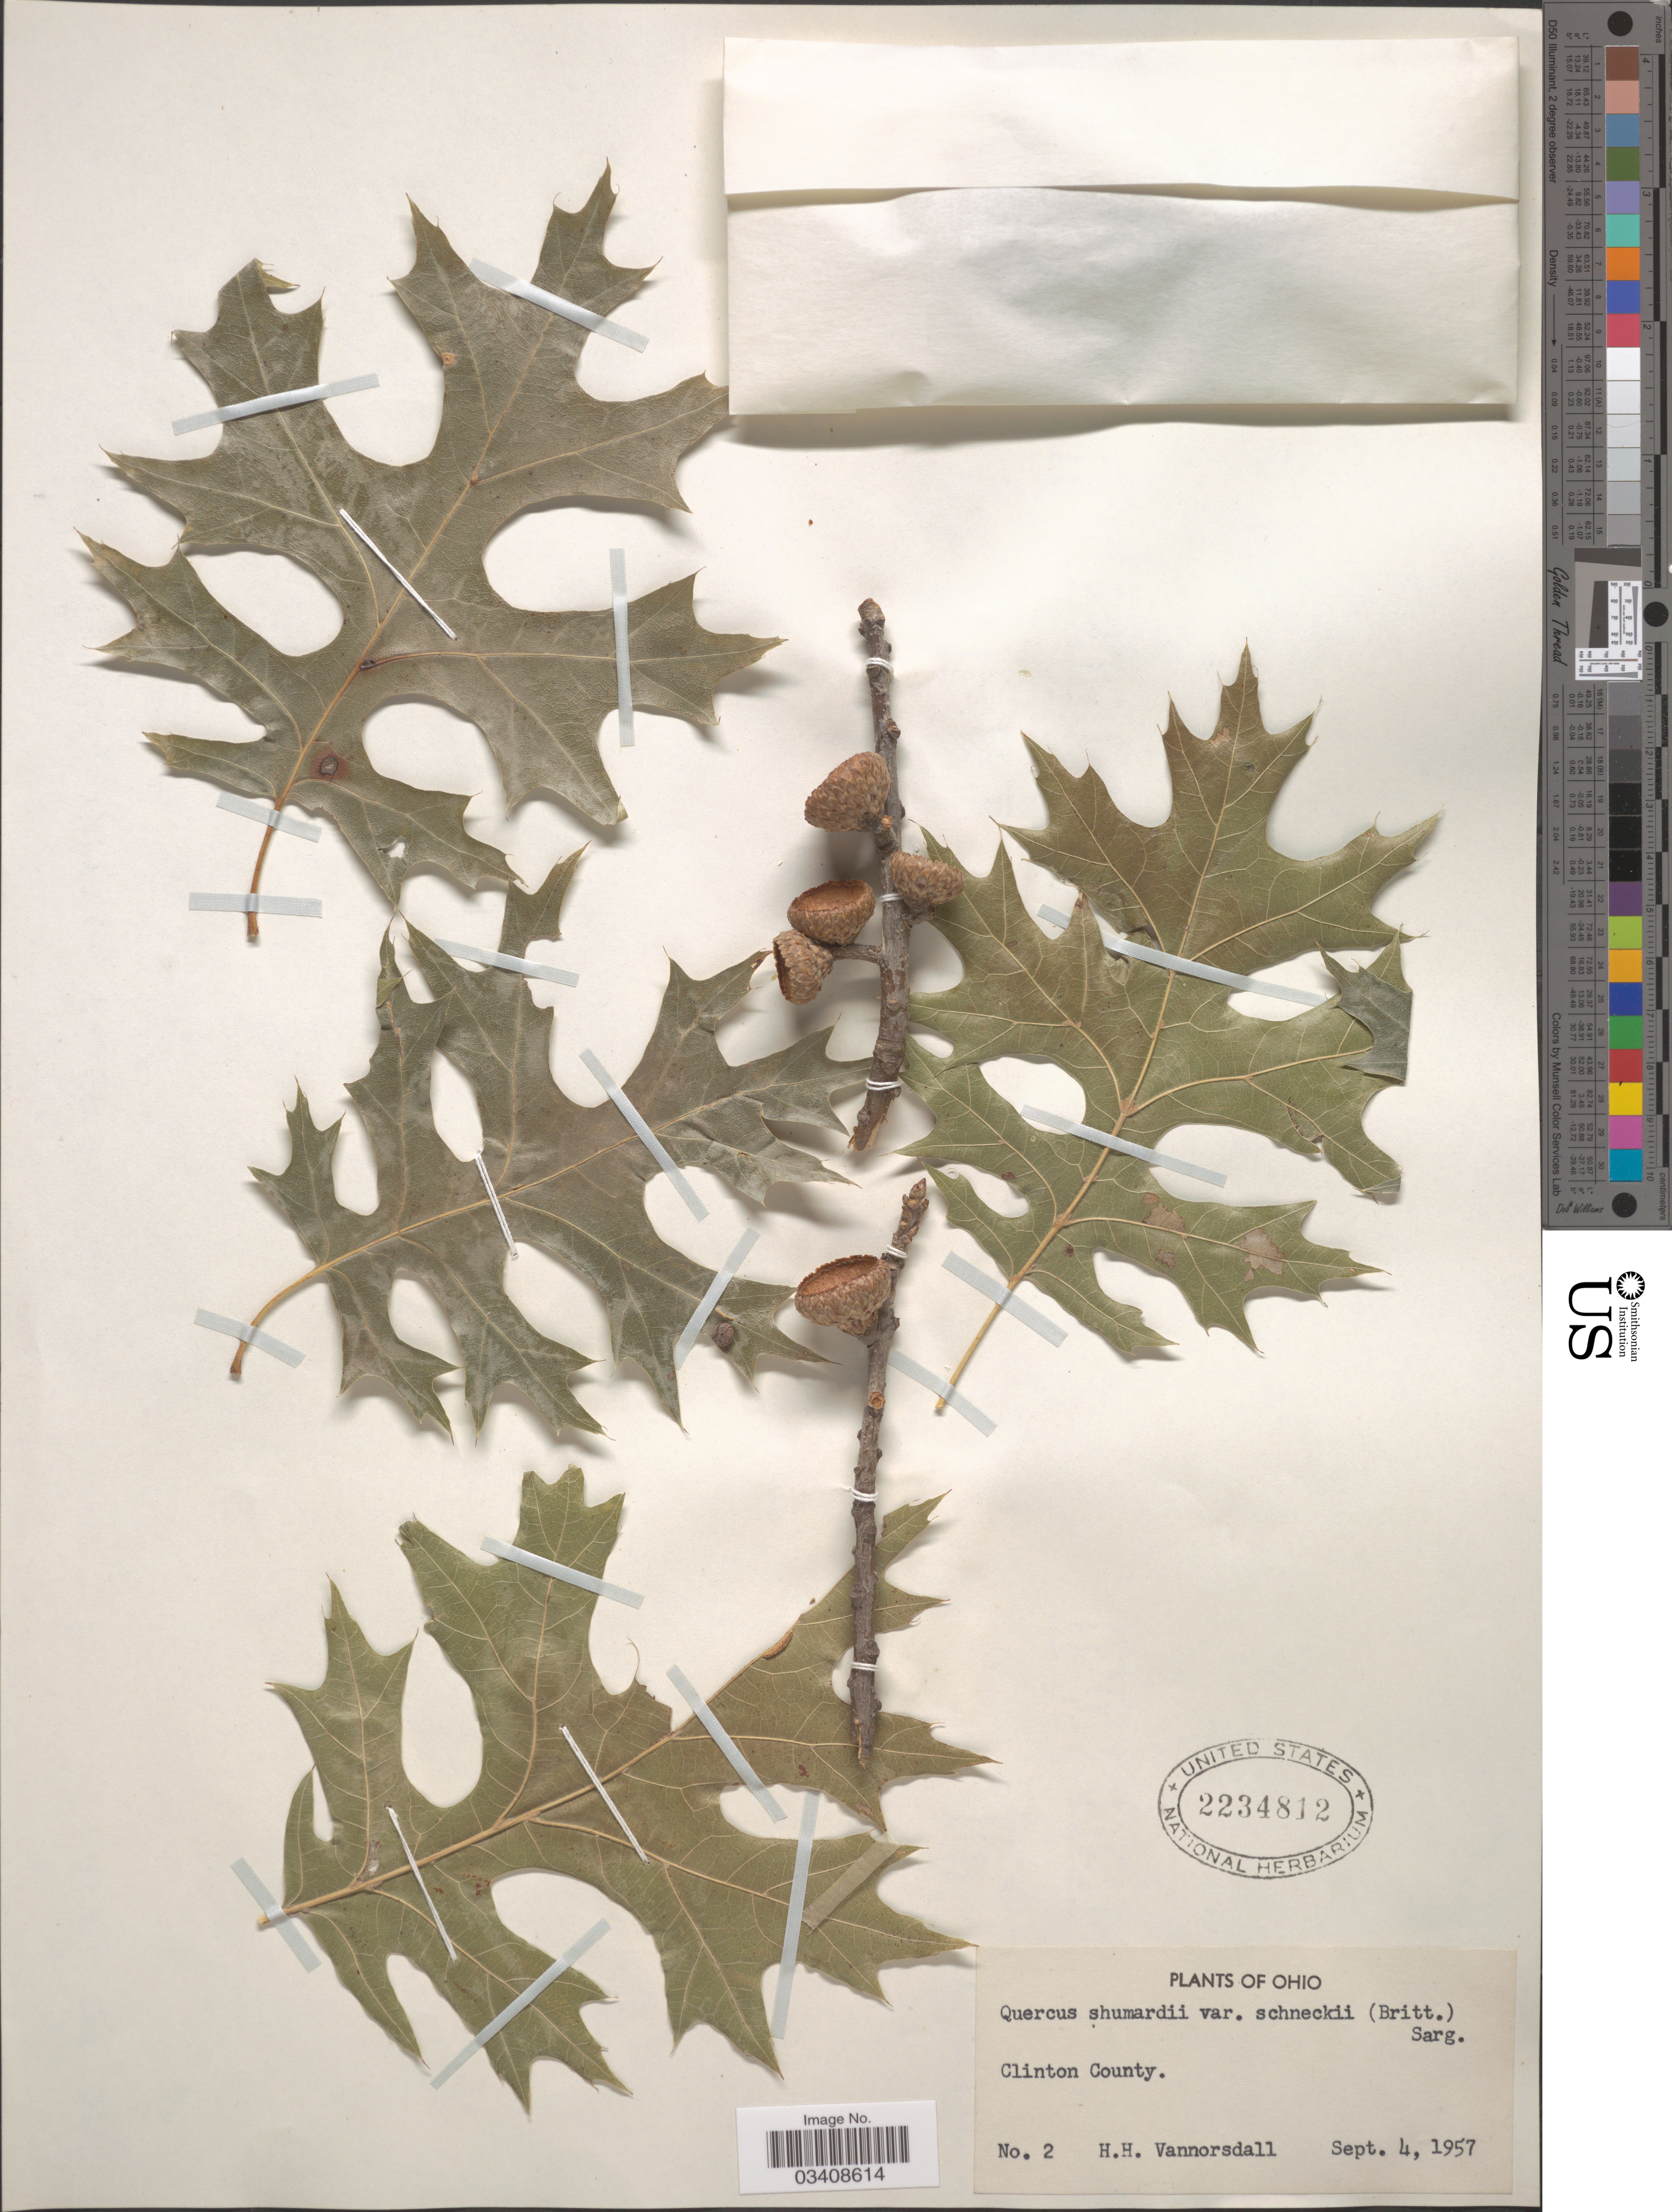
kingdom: Plantae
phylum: Tracheophyta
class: Magnoliopsida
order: Fagales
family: Fagaceae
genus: Quercus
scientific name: Quercus shumardii var. schneckii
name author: (Britton) Sarg.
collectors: H. Vannorsdall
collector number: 2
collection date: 1957-09-04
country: United States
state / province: Ohio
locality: Clinton County.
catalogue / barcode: US 2234812